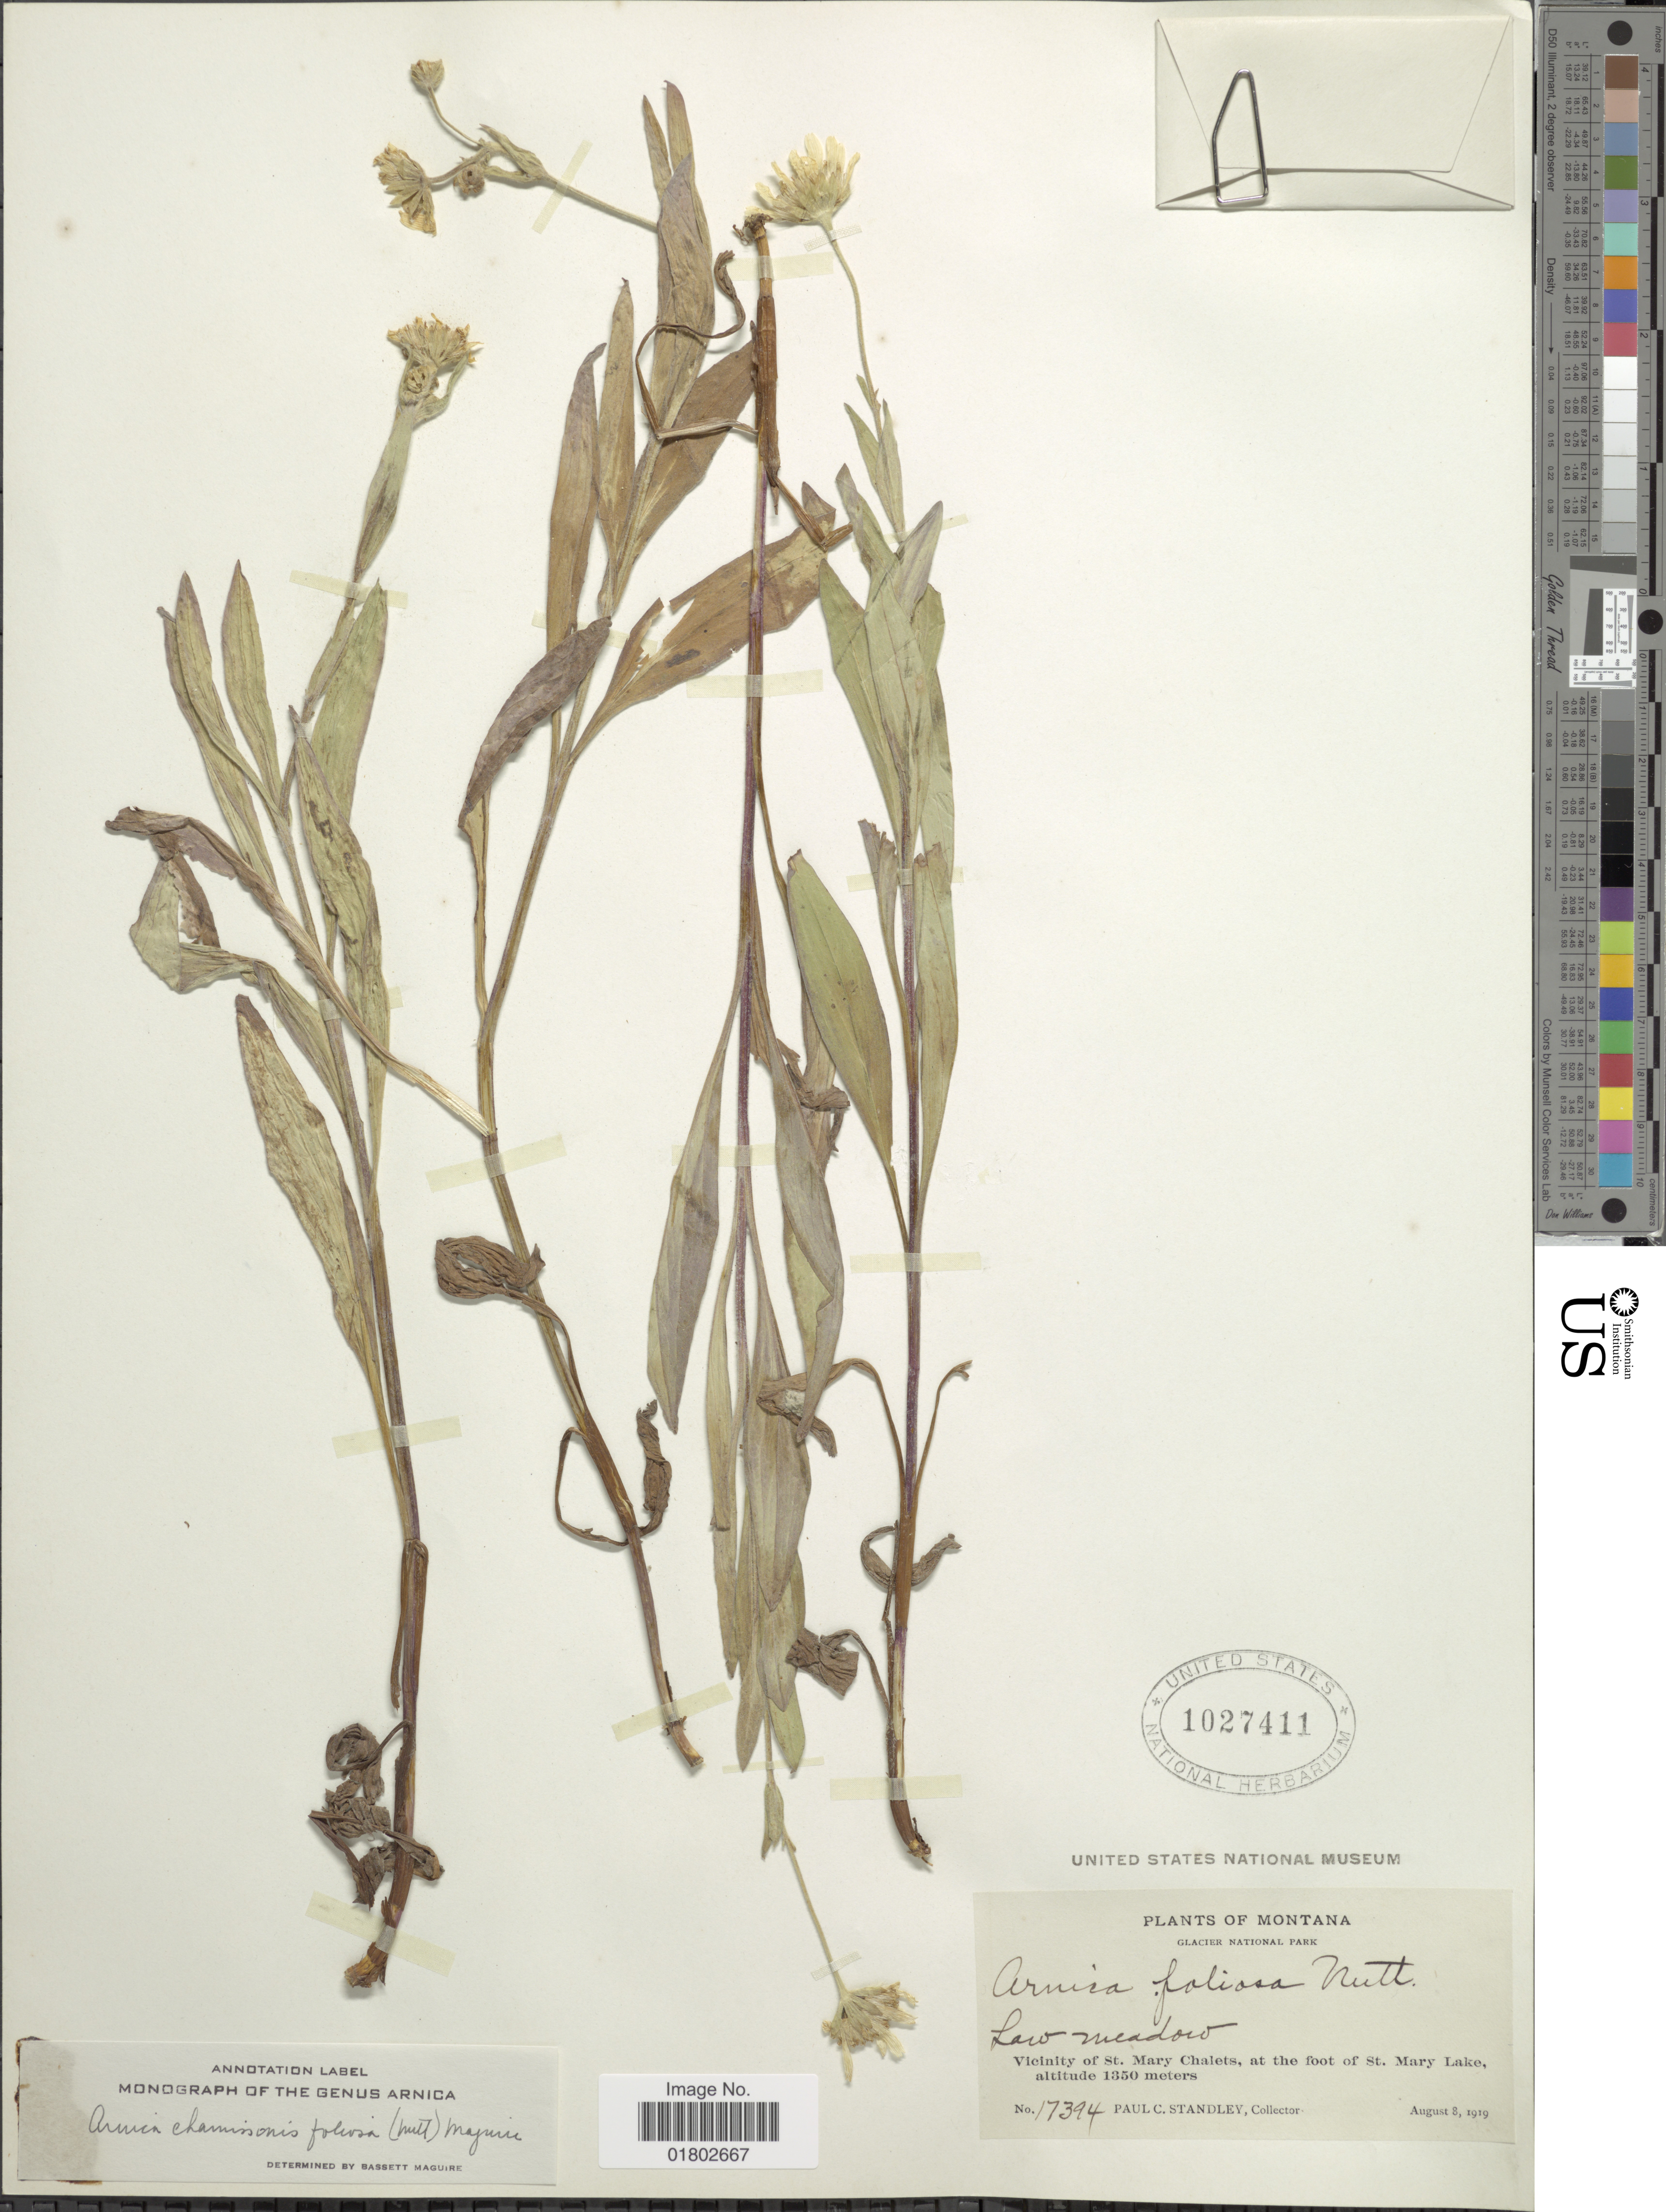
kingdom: Plantae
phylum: Tracheophyta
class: Magnoliopsida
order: Asterales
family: Asteraceae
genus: Arnica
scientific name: Arnica chamissonis subsp. foliosa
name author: (Nutt.) Maguire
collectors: P. C. Standley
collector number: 17394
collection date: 1919-08-08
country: United States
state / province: Montana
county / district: Glacier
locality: Glacier National Park, Vicinity of St. Mary Chalets, at the foot of St. Mary Lake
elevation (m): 1350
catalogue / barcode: US 1027411